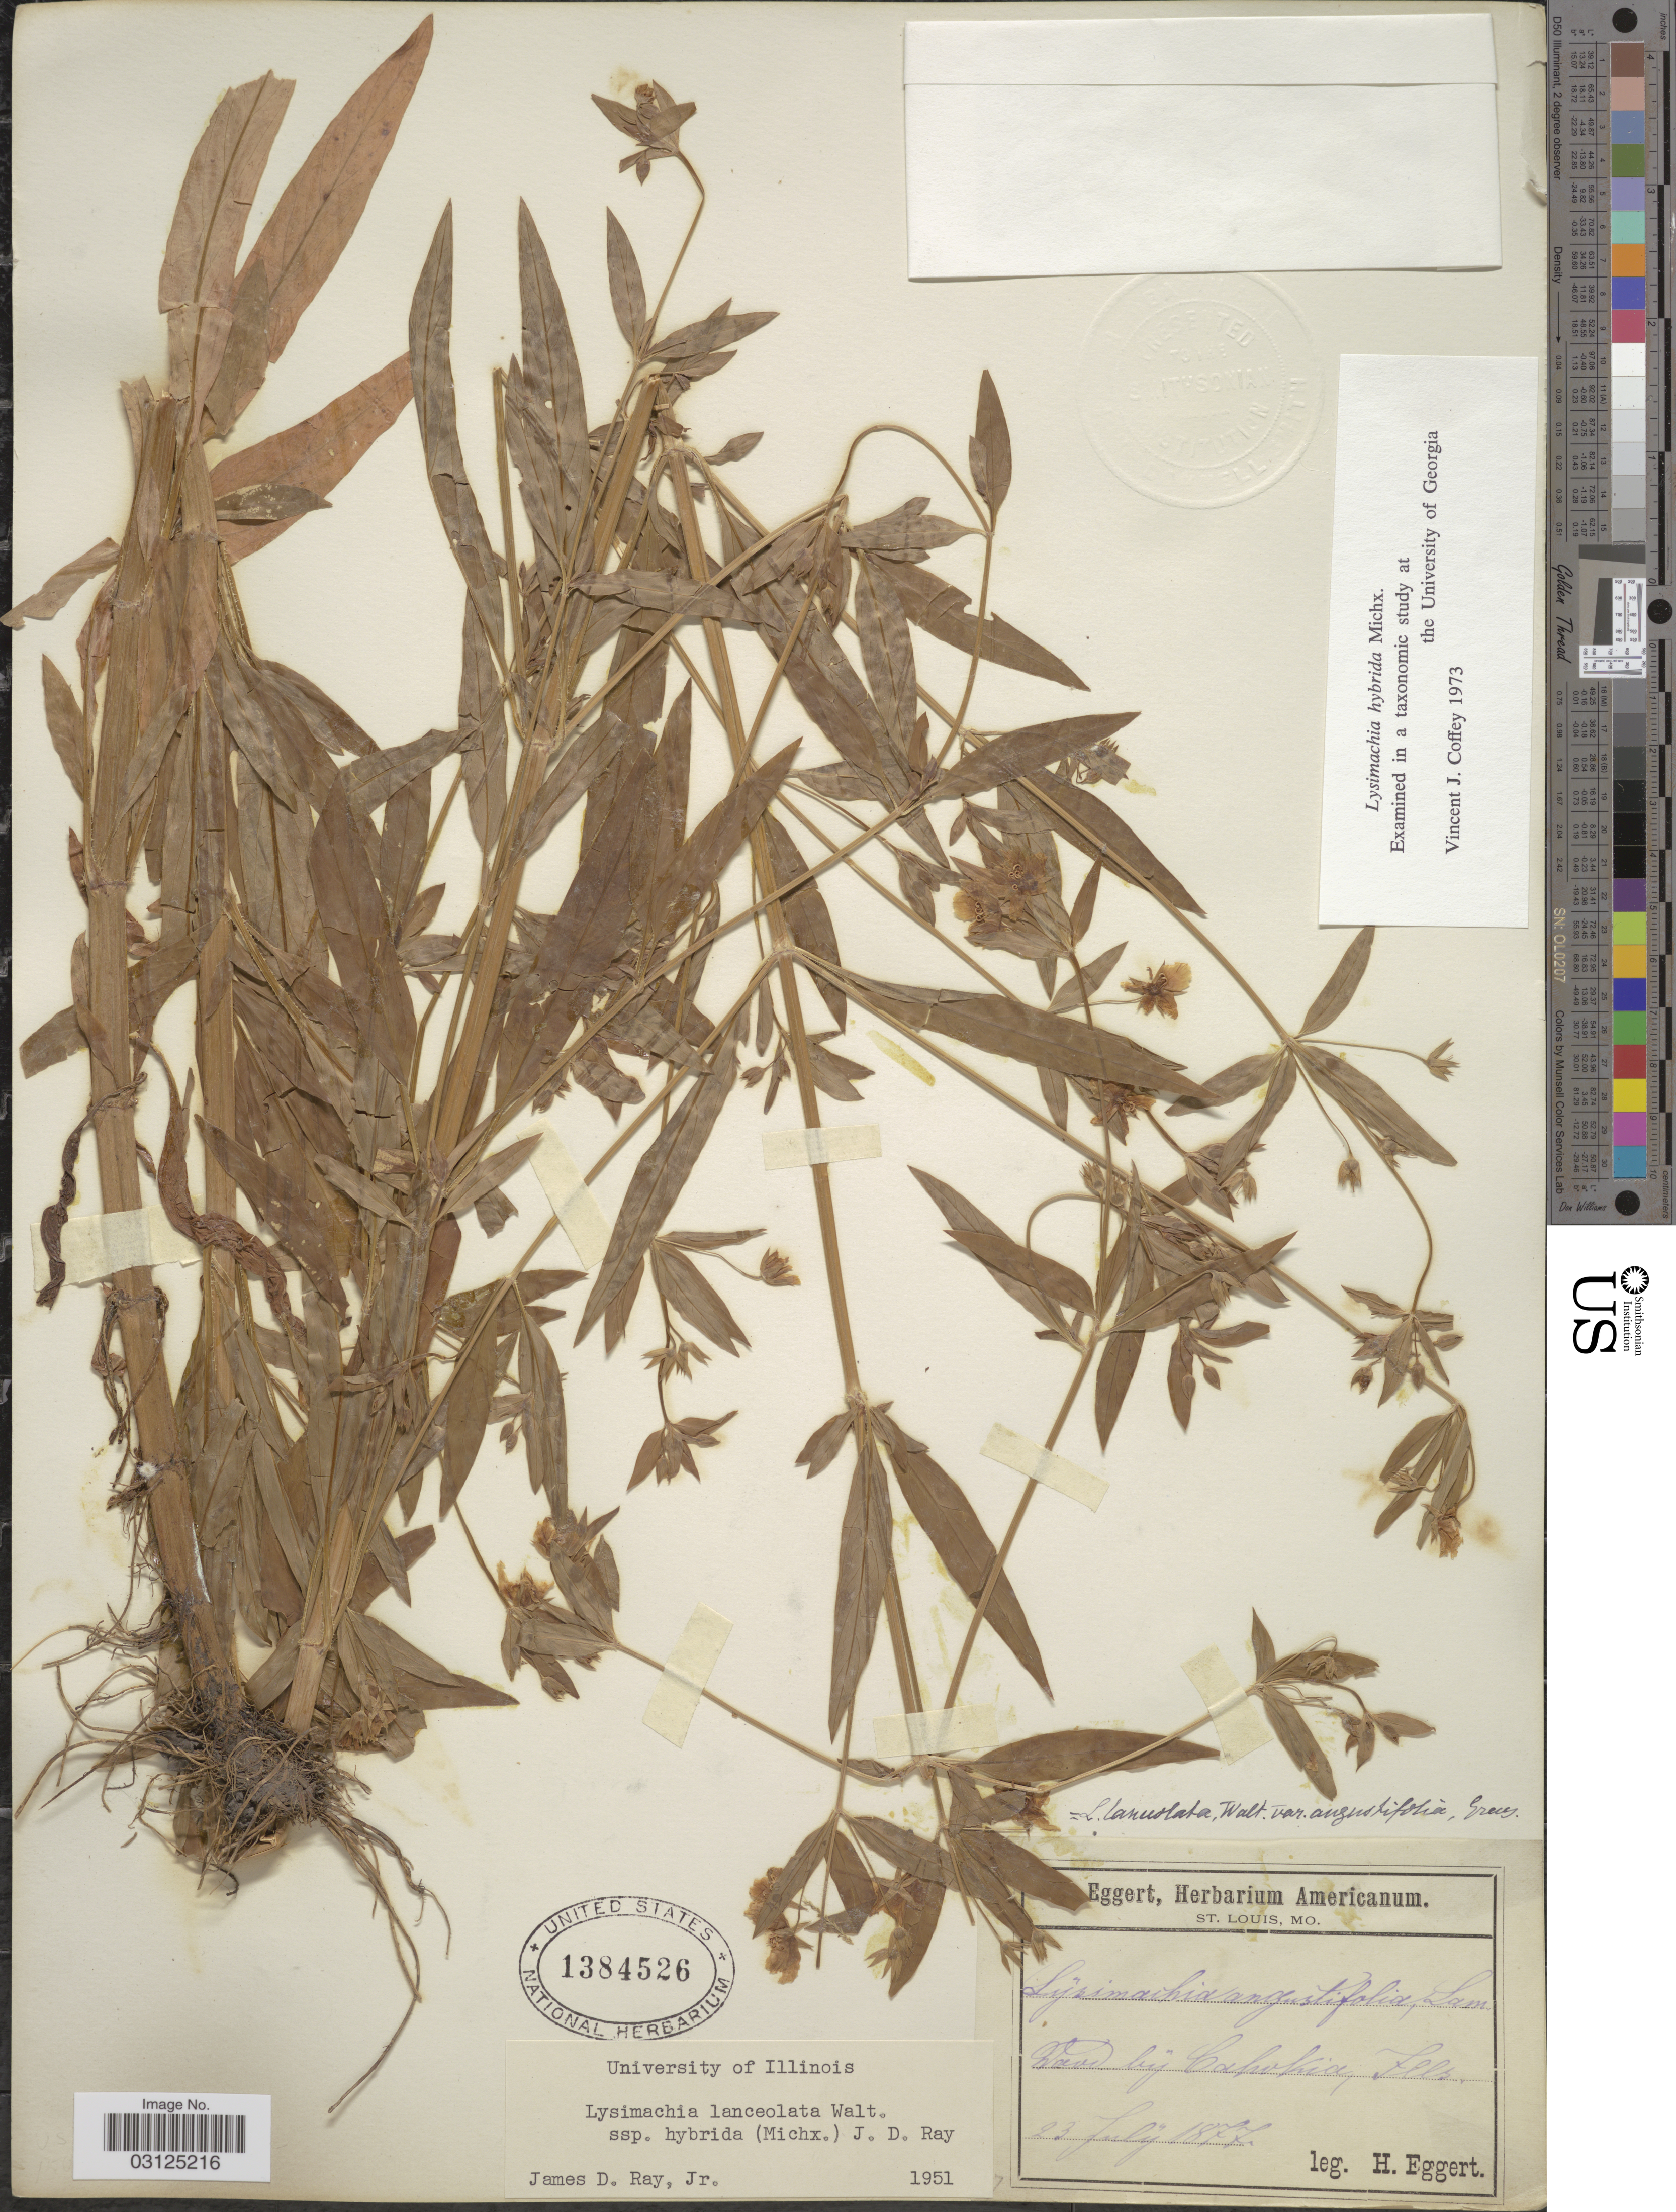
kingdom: Plantae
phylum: Tracheophyta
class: Magnoliopsida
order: Ericales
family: Primulaceae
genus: Lysimachia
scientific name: Lysimachia hybrida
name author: Michx.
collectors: H. Eggert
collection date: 1877-07-23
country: United States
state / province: Illinois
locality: Wood by Cahokia.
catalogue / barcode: US 1384526